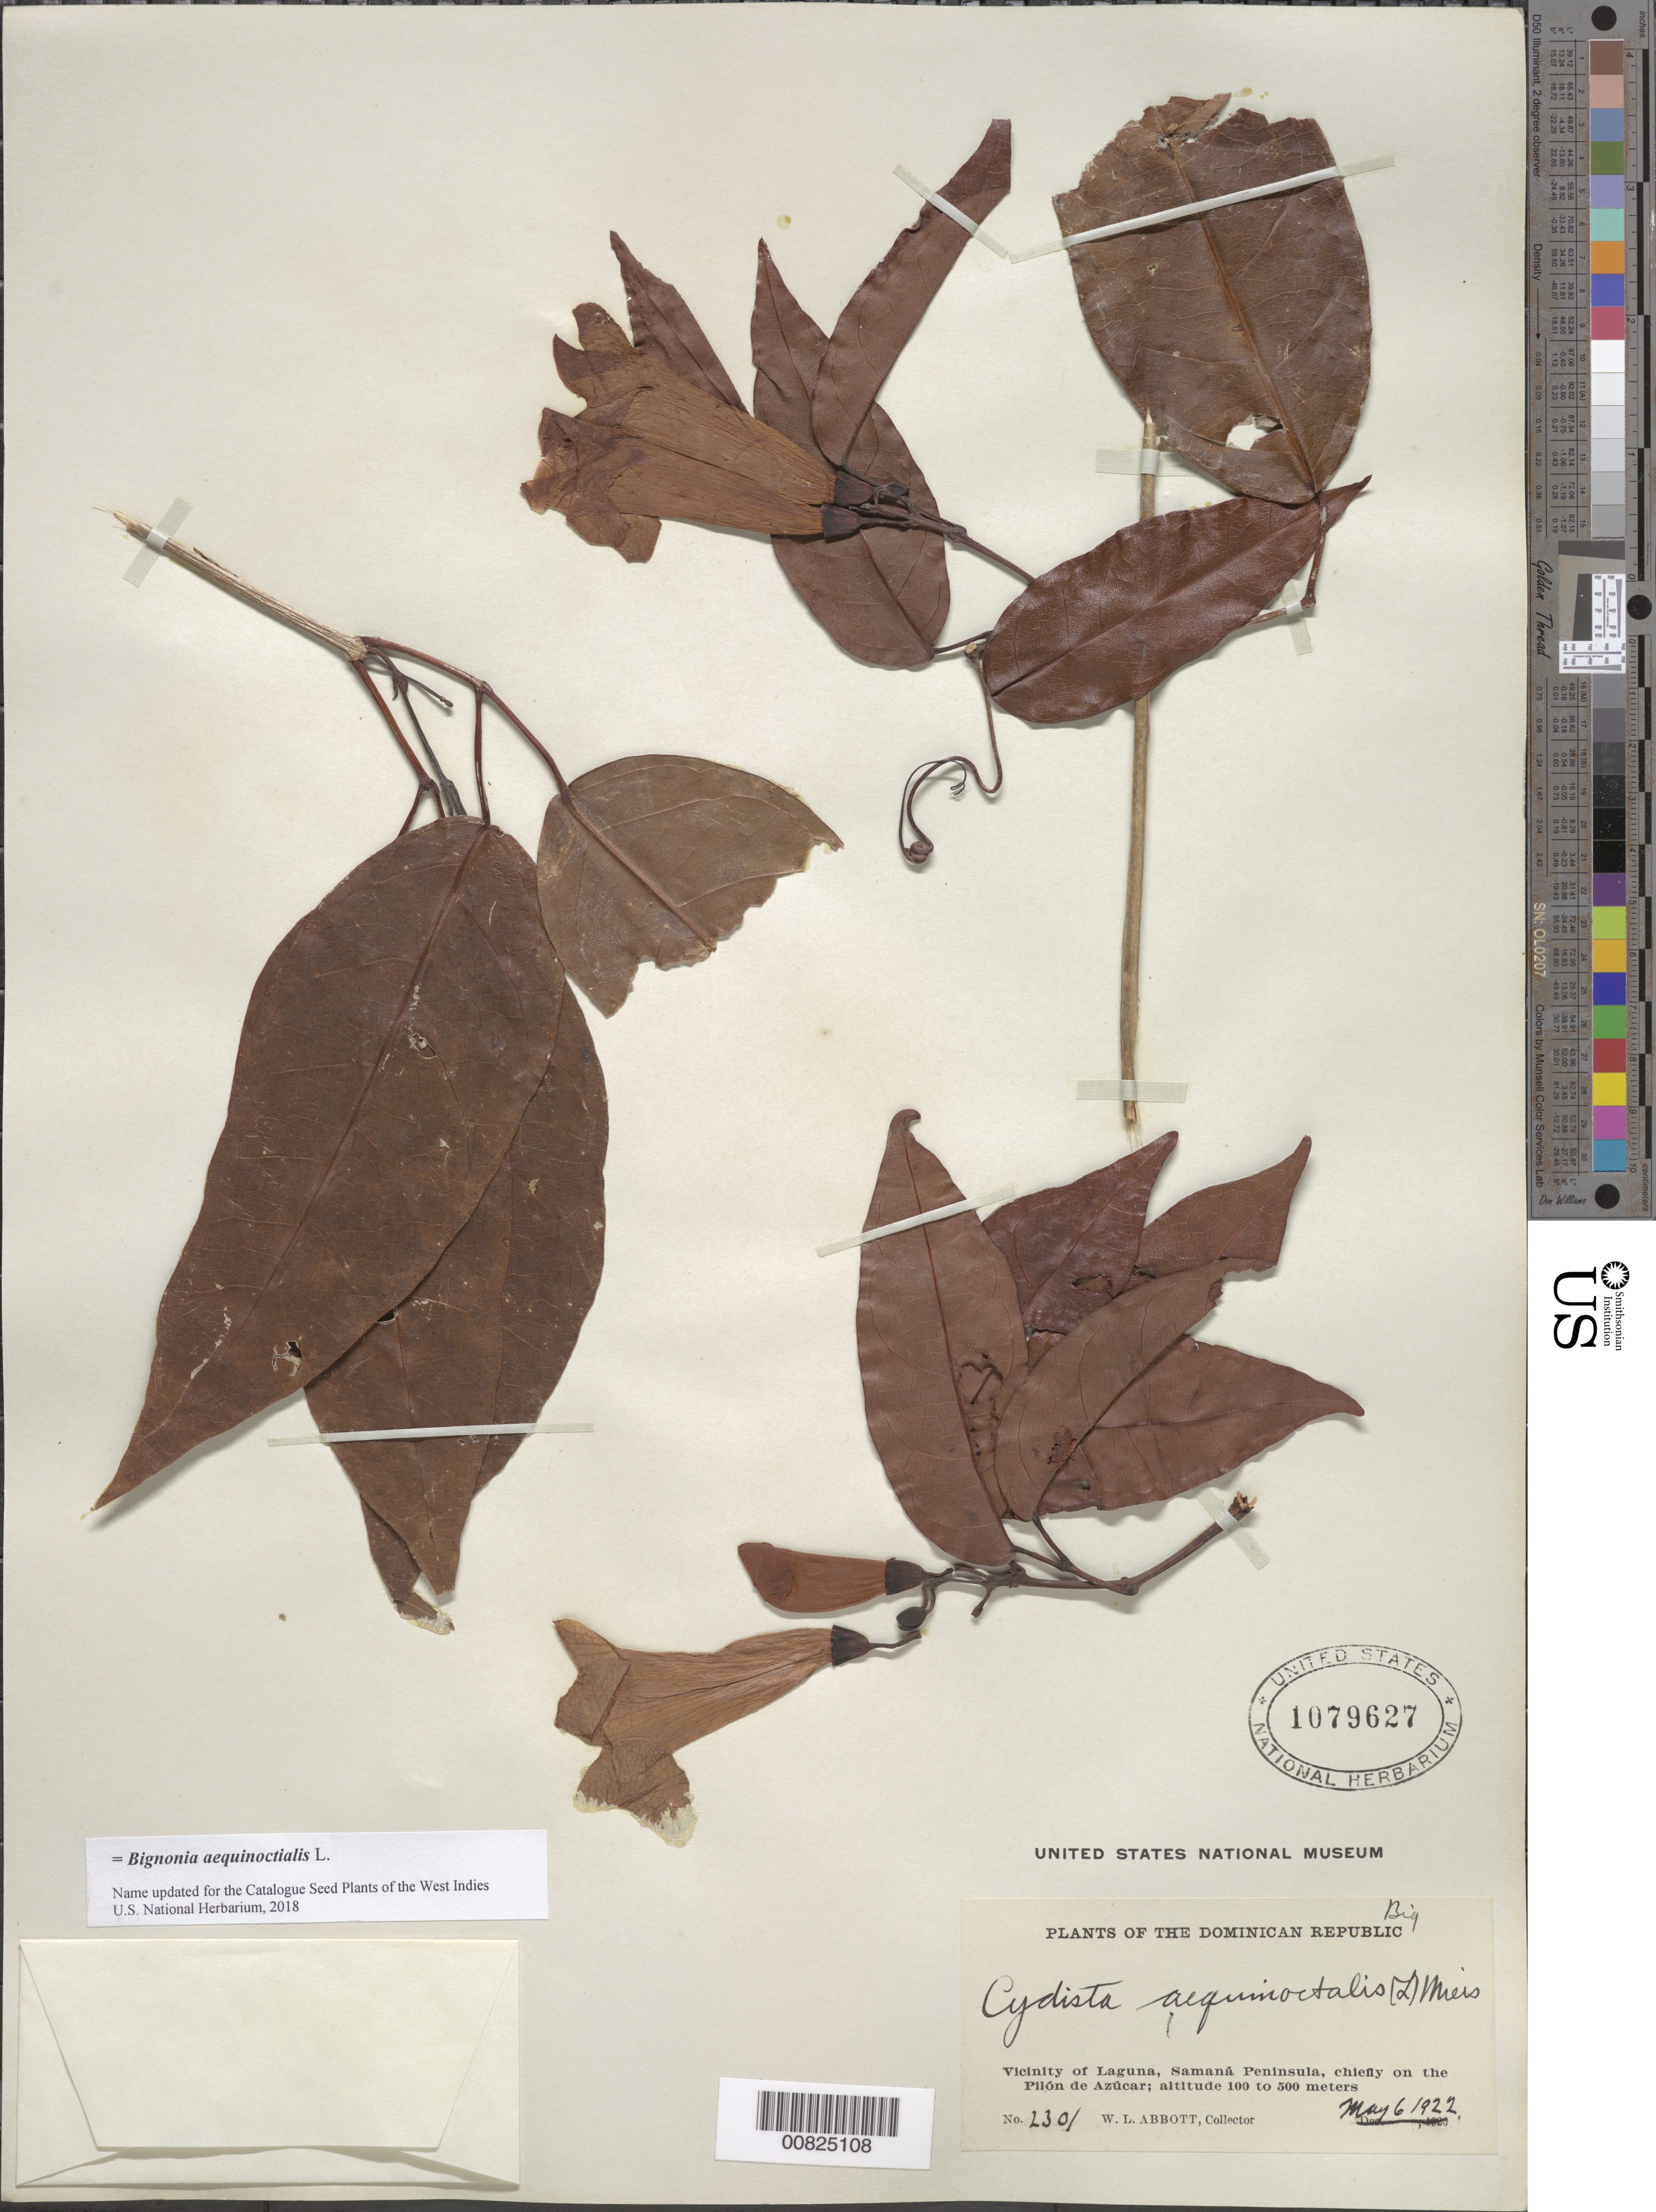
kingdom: Plantae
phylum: Tracheophyta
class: Magnoliopsida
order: Lamiales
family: Bignoniaceae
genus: Bignonia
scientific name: Bignonia aequinoctialis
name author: L.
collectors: W. L. Abbott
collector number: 2301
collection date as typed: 06 May 1922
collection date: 1922-05-06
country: Dominican Republic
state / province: Samana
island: Hispaniola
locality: Vicinity of Laguna, Samaná Peninsula, chiefly on the Pilón de Azúcar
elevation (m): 100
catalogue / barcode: US 1079627